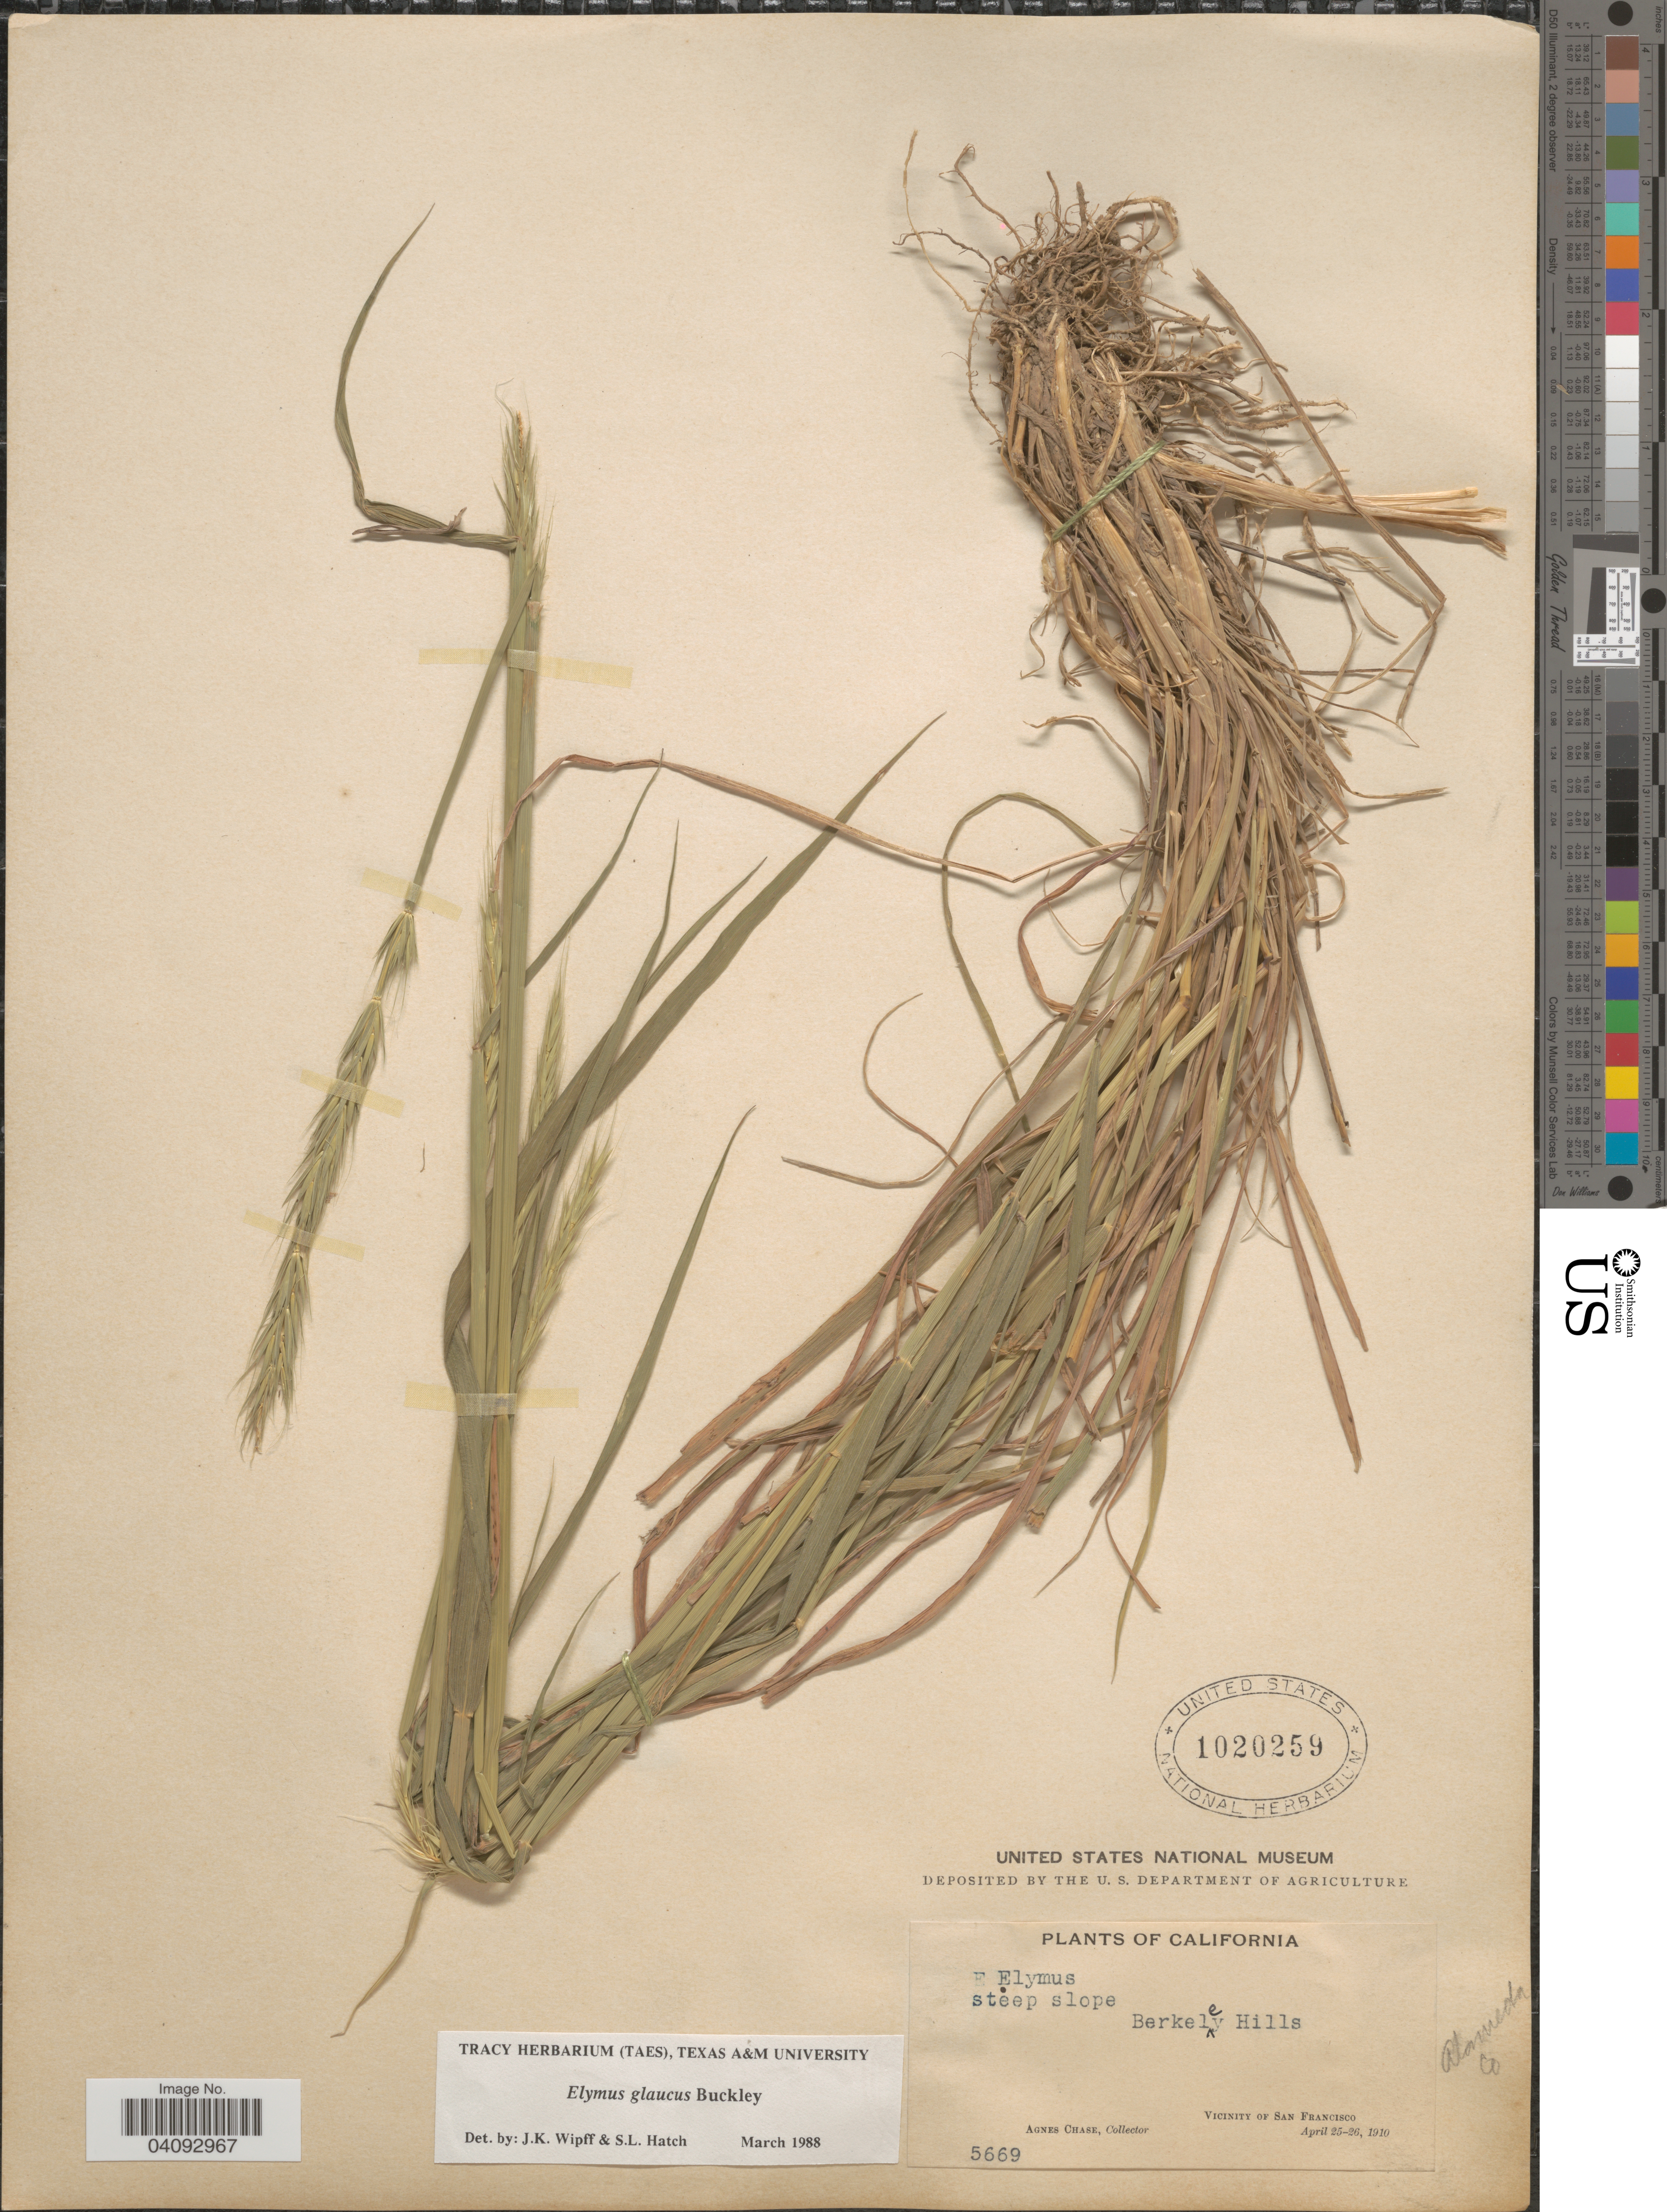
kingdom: Plantae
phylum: Tracheophyta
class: Liliopsida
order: Poales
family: Poaceae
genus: Elymus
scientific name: Elymus glaucus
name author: Buckley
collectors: A. Chase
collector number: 5669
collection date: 1910-04-25/1910-04-26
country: United States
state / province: California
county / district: San Francisco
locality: Berkeley Hills. Alameda Co. Vicinity of San Francisco.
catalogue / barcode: US 1020259